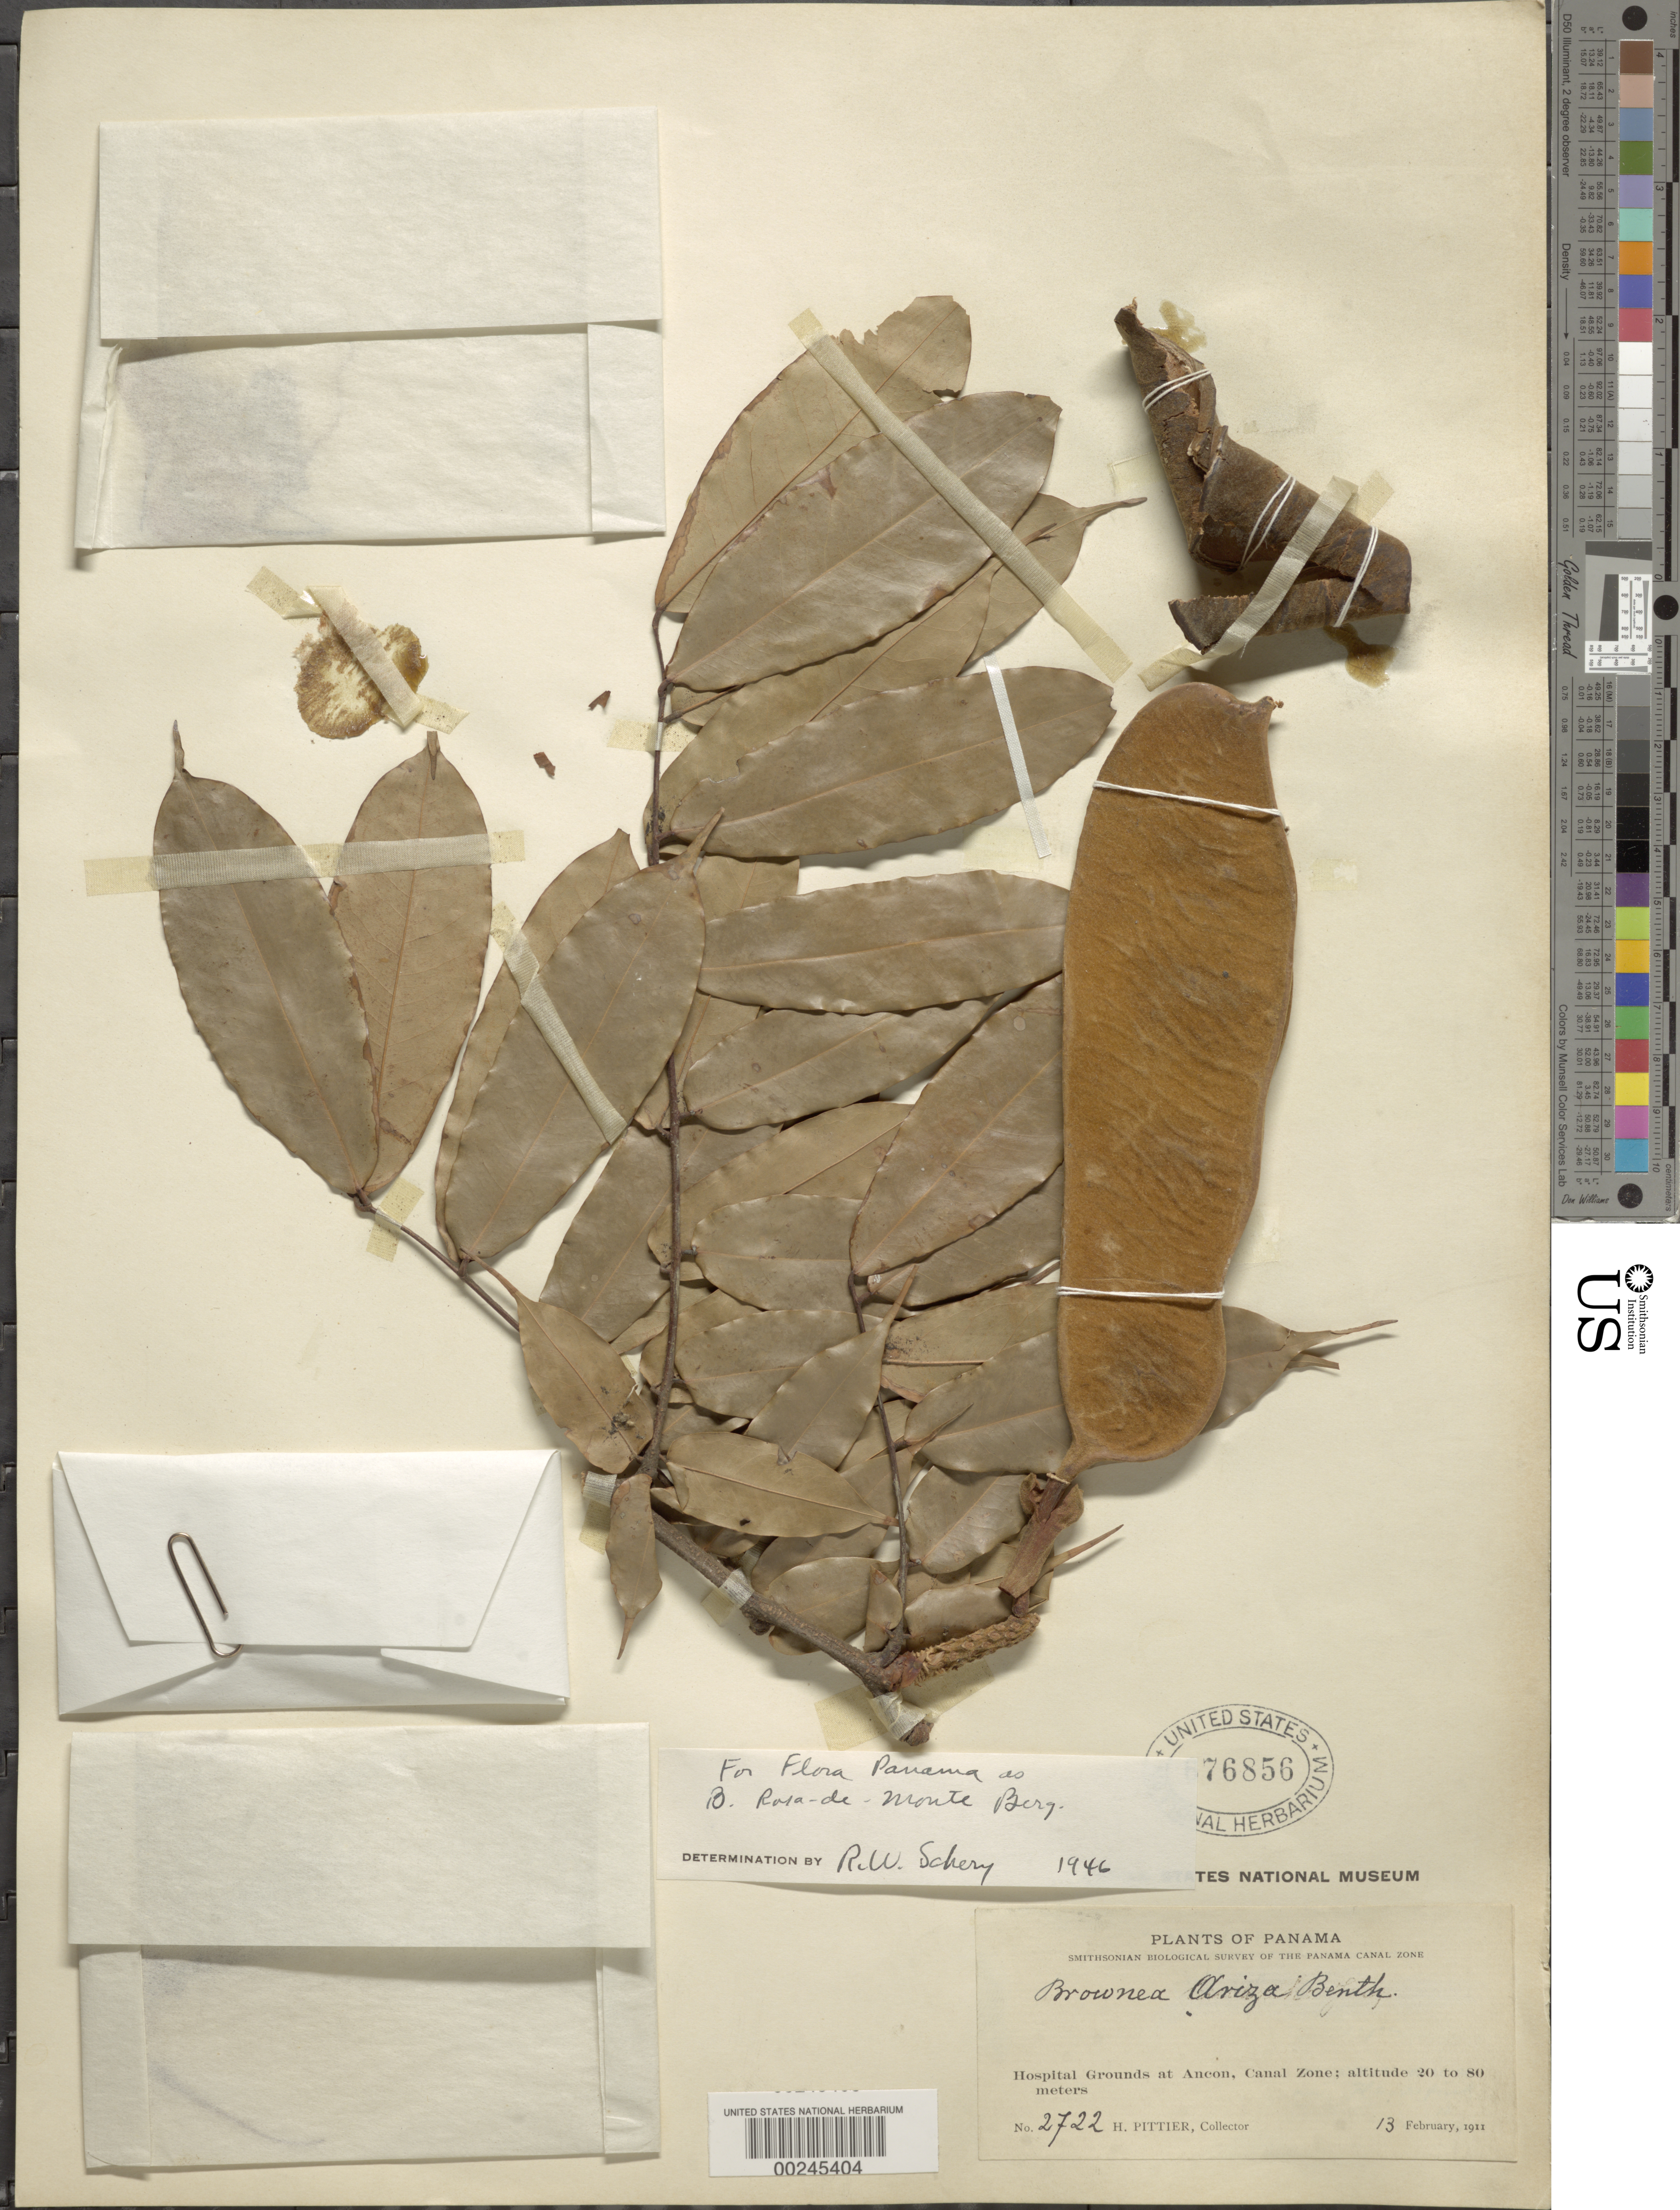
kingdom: Plantae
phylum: Tracheophyta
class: Magnoliopsida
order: Fabales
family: Fabaceae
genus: Brownea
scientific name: Brownea rosa-de-monte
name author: P.J. Bergius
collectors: H. F. Pittier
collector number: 2722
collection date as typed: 13 Feb 1911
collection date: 1911-02-13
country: Panama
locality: Hospital grounds at Ancon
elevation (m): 20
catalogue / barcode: US 676856